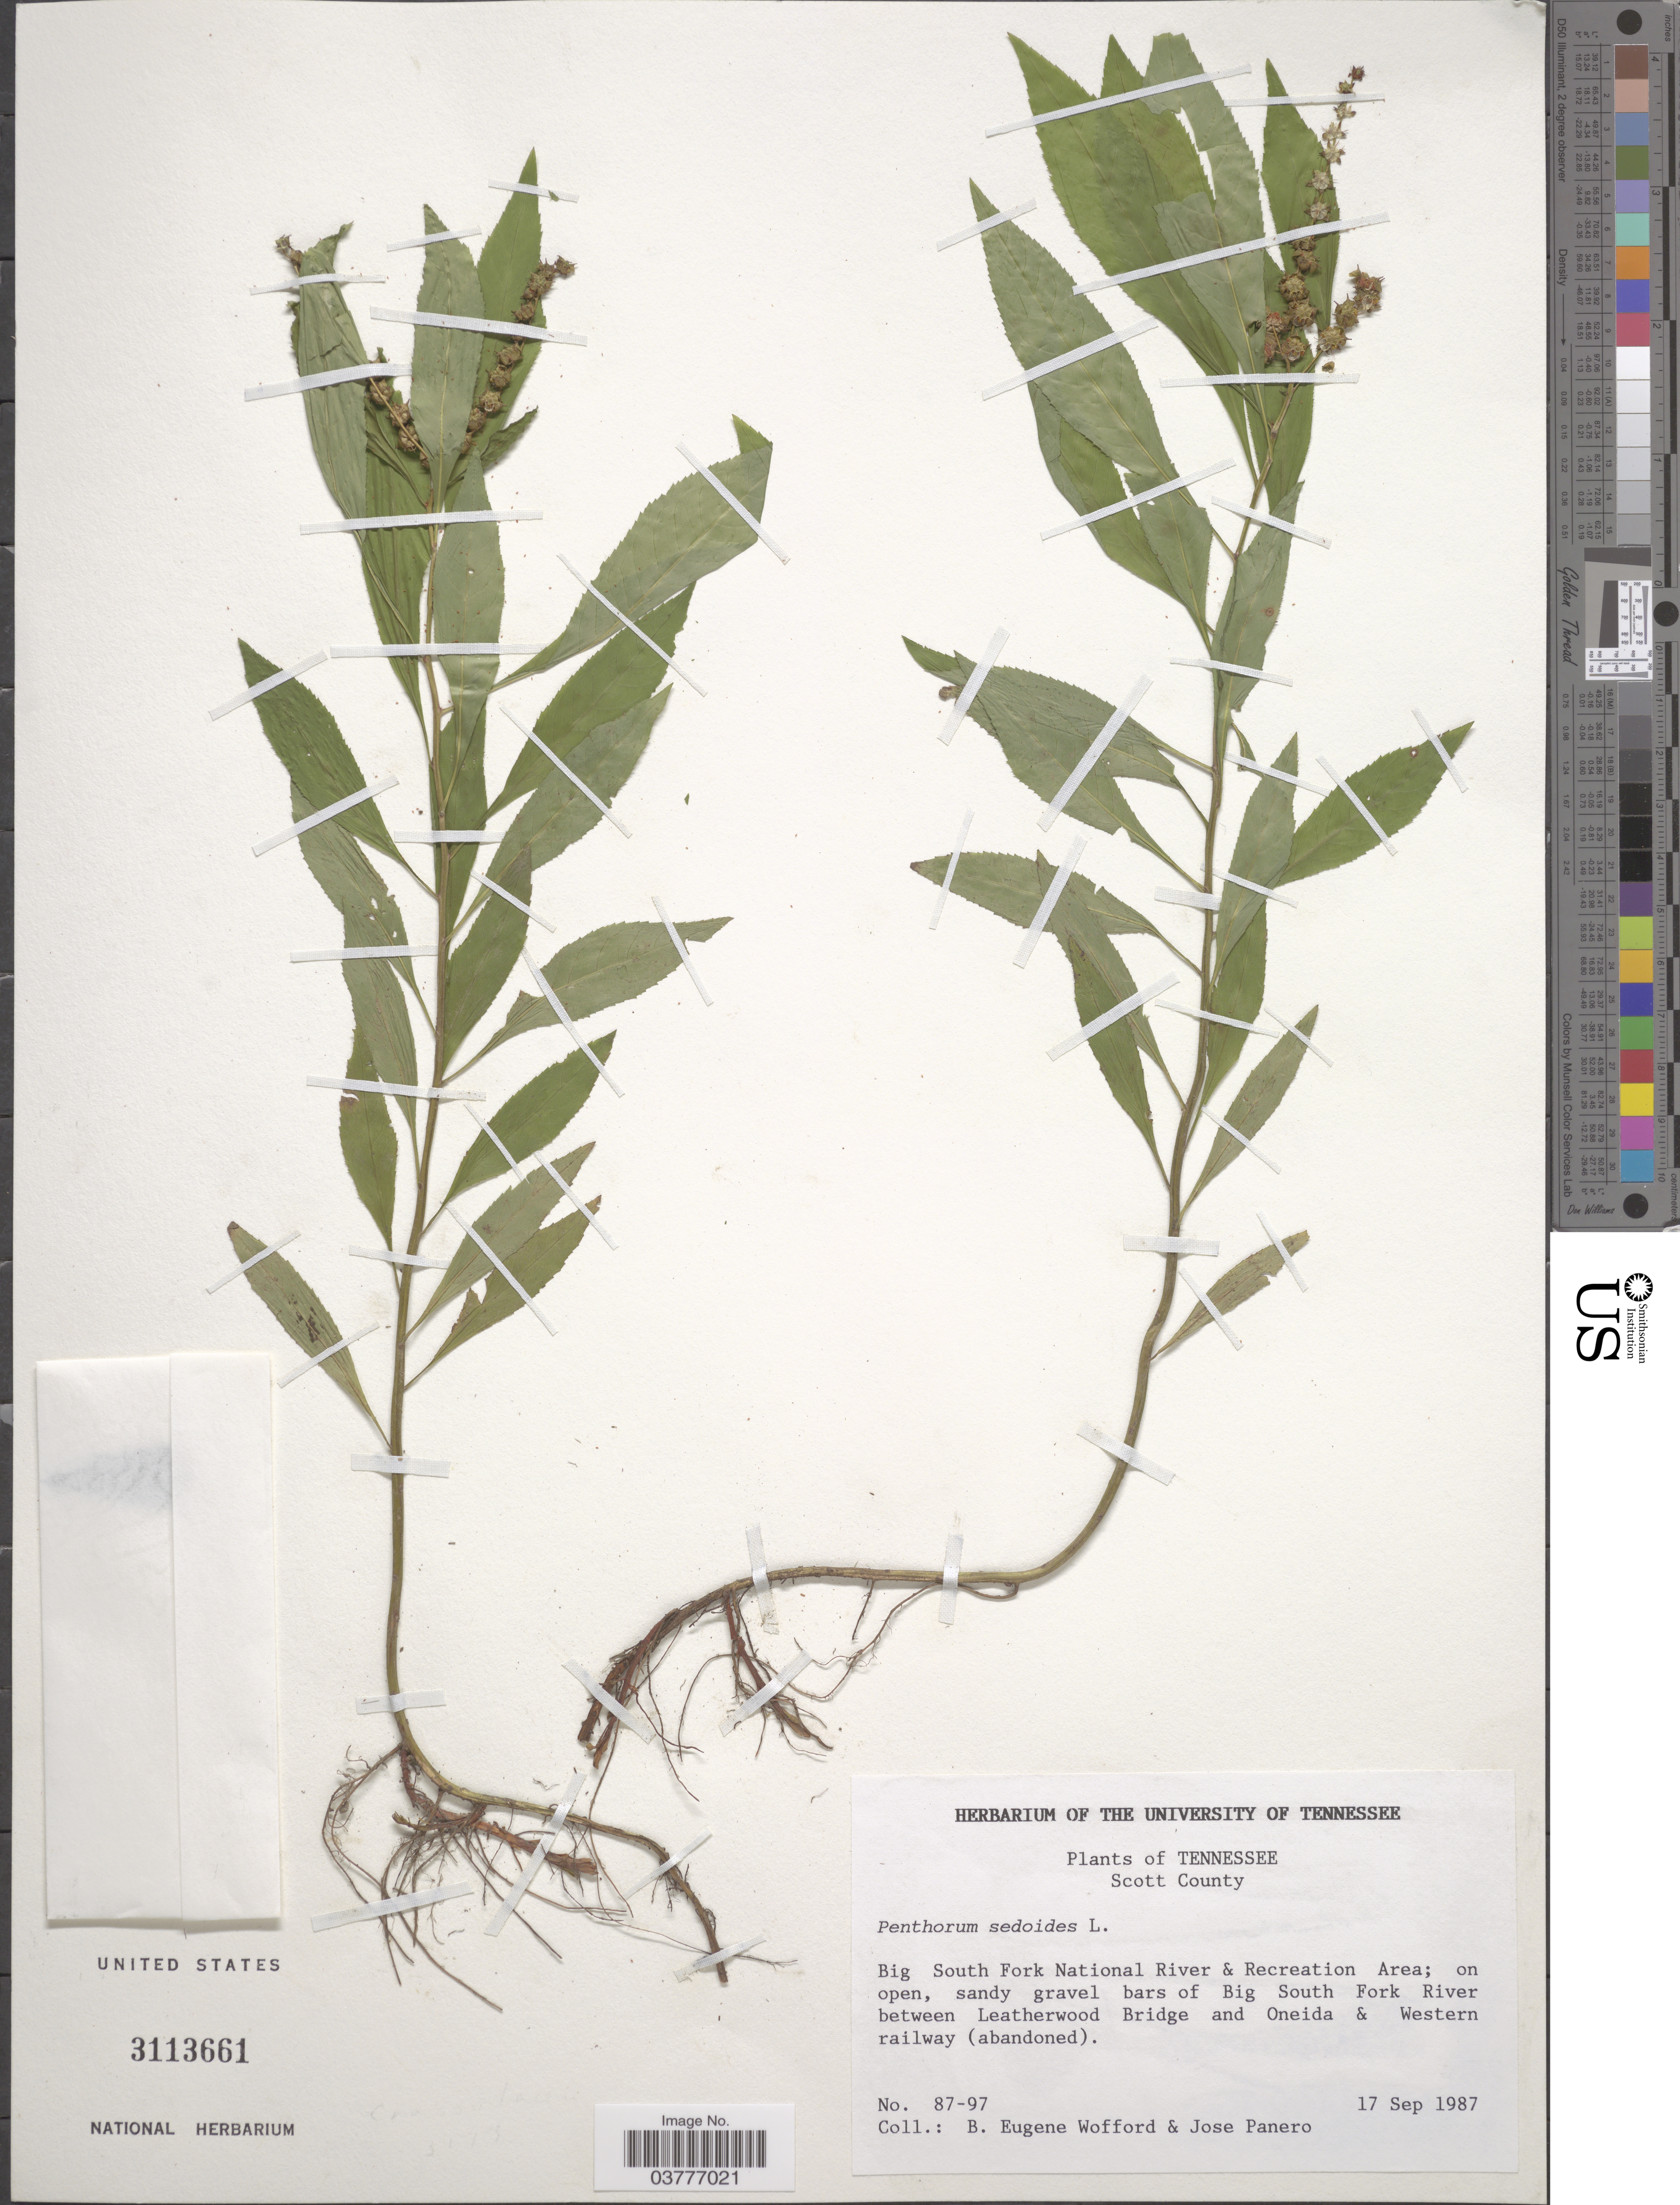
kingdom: Plantae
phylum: Tracheophyta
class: Magnoliopsida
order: Saxifragales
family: Penthoraceae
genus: Penthorum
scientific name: Penthorum sedoides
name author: L.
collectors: B. Wofford & J. L. Panero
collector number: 8797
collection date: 1987-09-11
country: United States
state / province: Tennessee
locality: Scott County. Big South Fork National River & Recreation Area; on open, sandy gravel bars of Big South Fork River between Leatherwood Bridge and Oneida & Western railway (abandoned).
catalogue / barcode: US 3113661